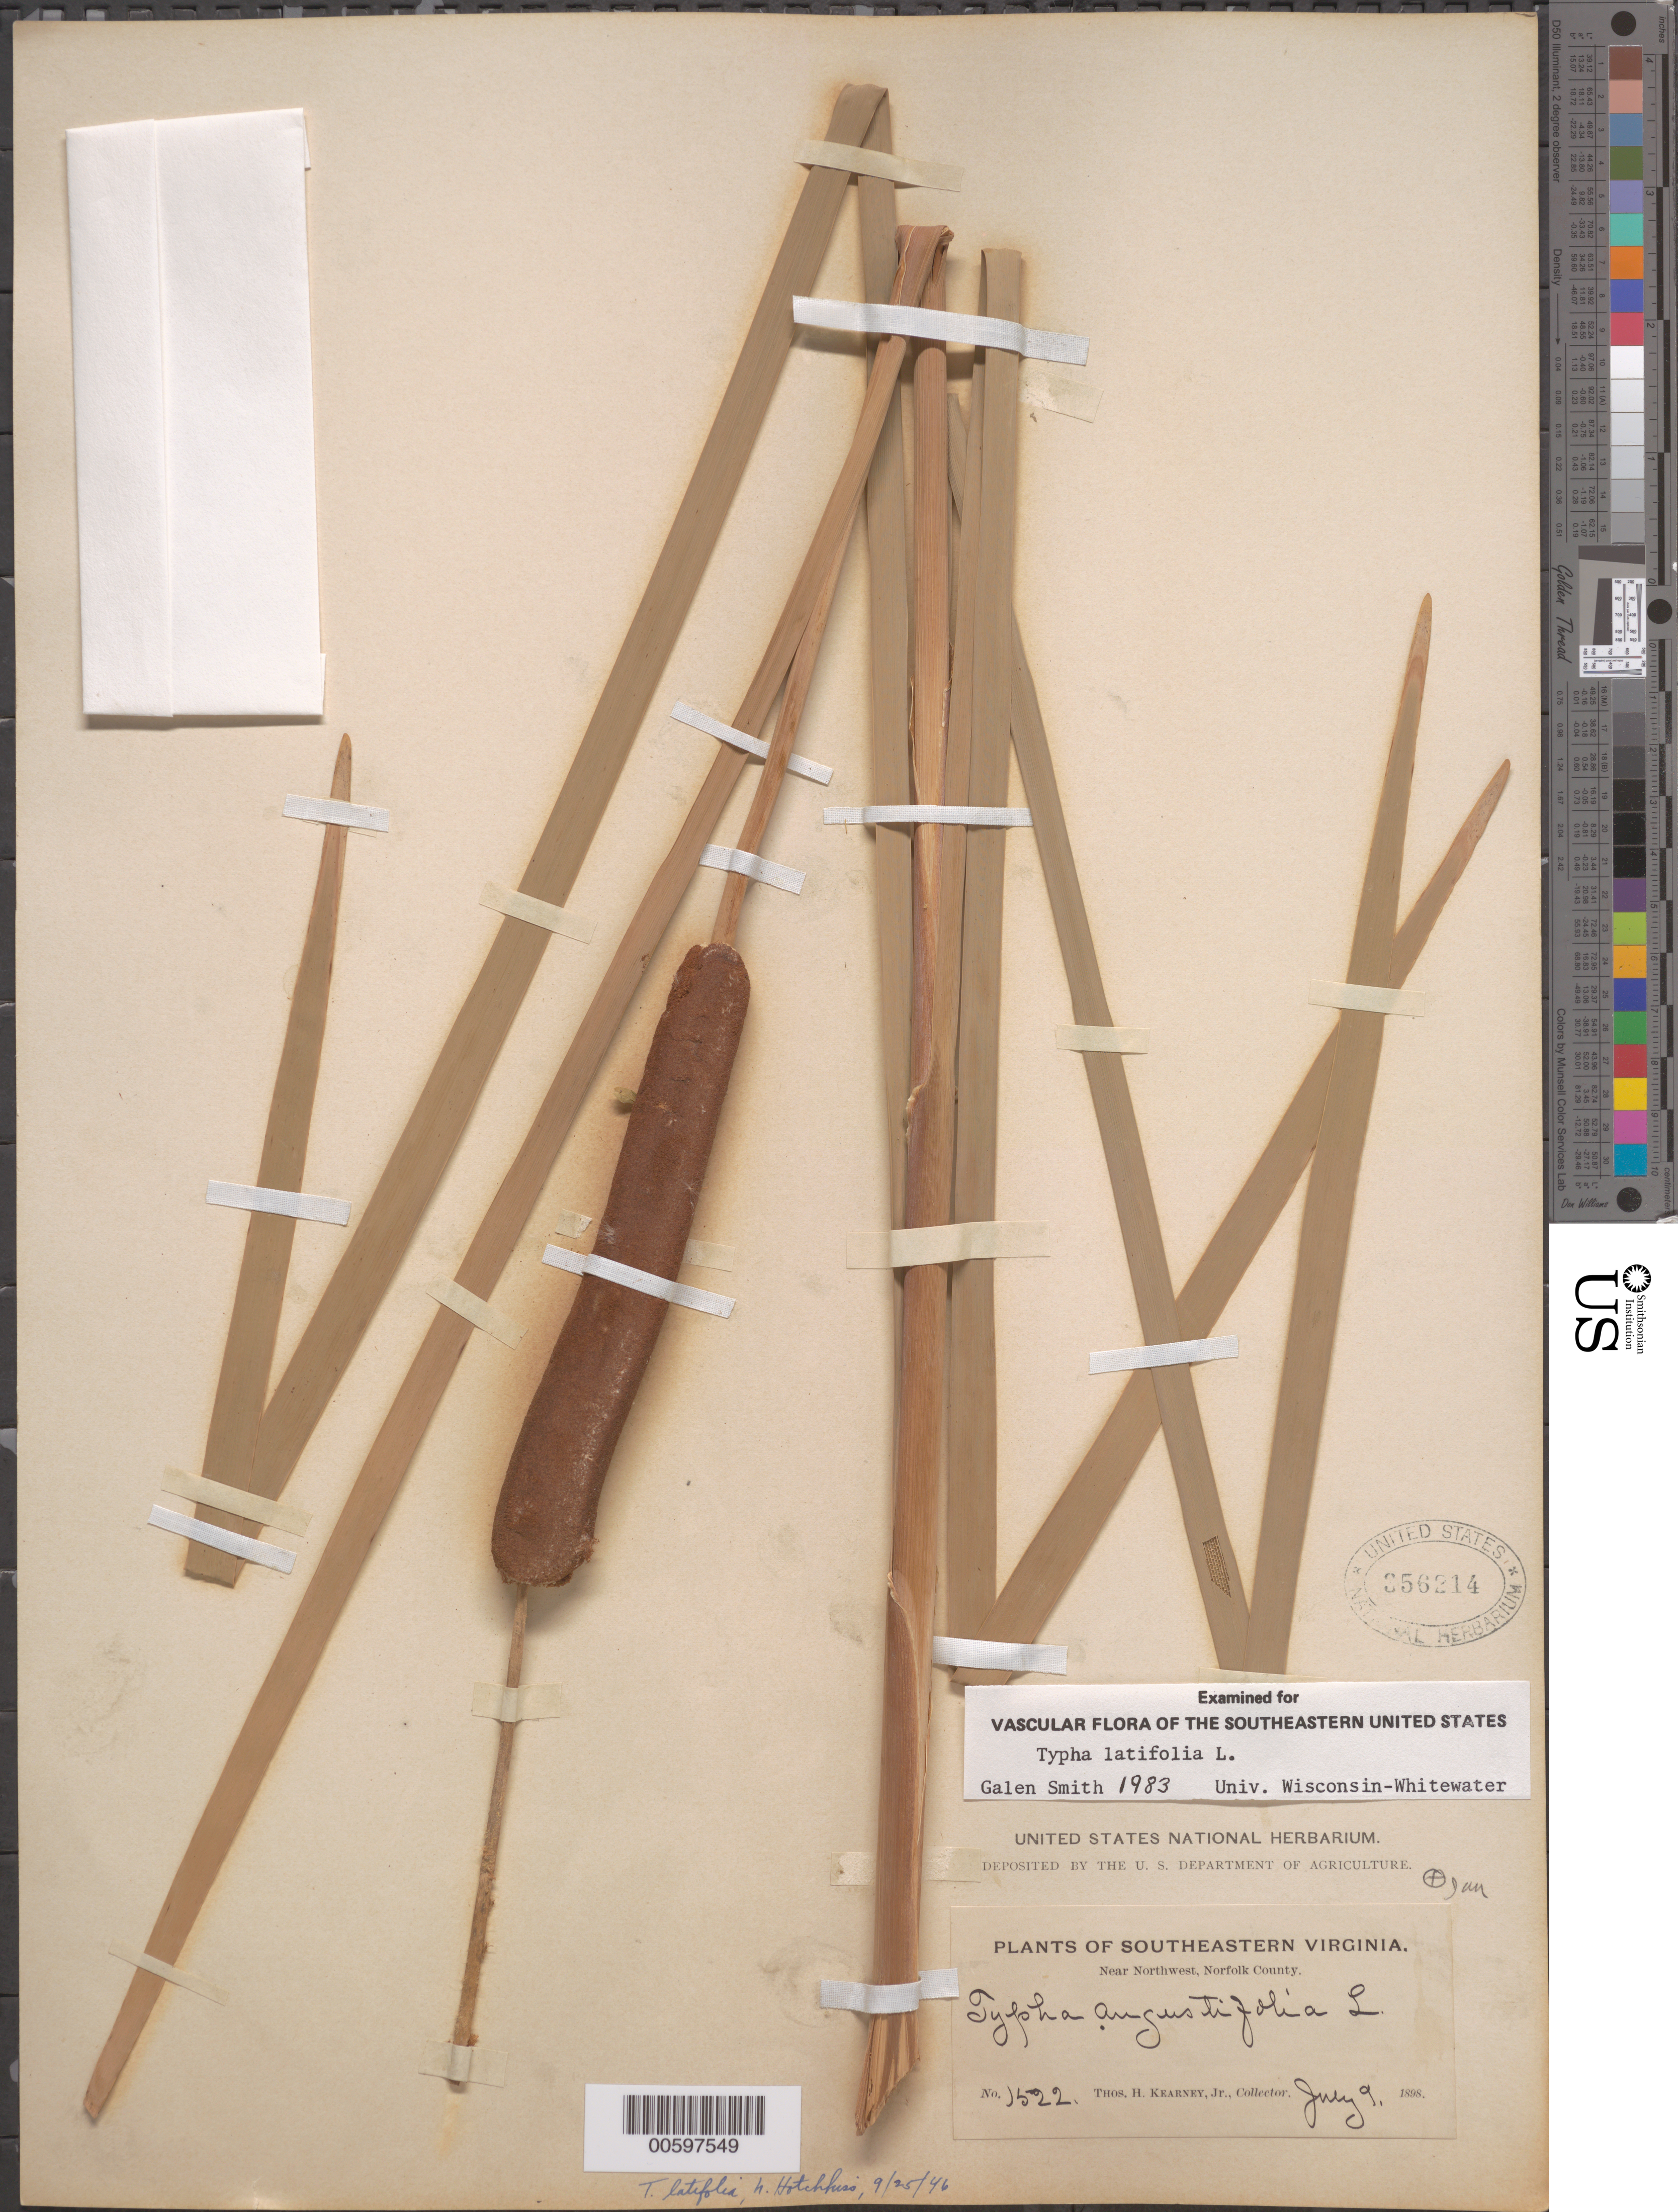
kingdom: Plantae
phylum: Tracheophyta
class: Liliopsida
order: Poales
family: Typhaceae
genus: Typha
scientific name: Typha latifolia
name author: L.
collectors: T. H. Kearney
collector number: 1522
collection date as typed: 09 Jul 1898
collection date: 1898-07-09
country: United States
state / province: Virginia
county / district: City of Chesapeake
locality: Norfolk County, near Northwest. [Norfolk County is now part of Chesapeake City.]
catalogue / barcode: US 356214